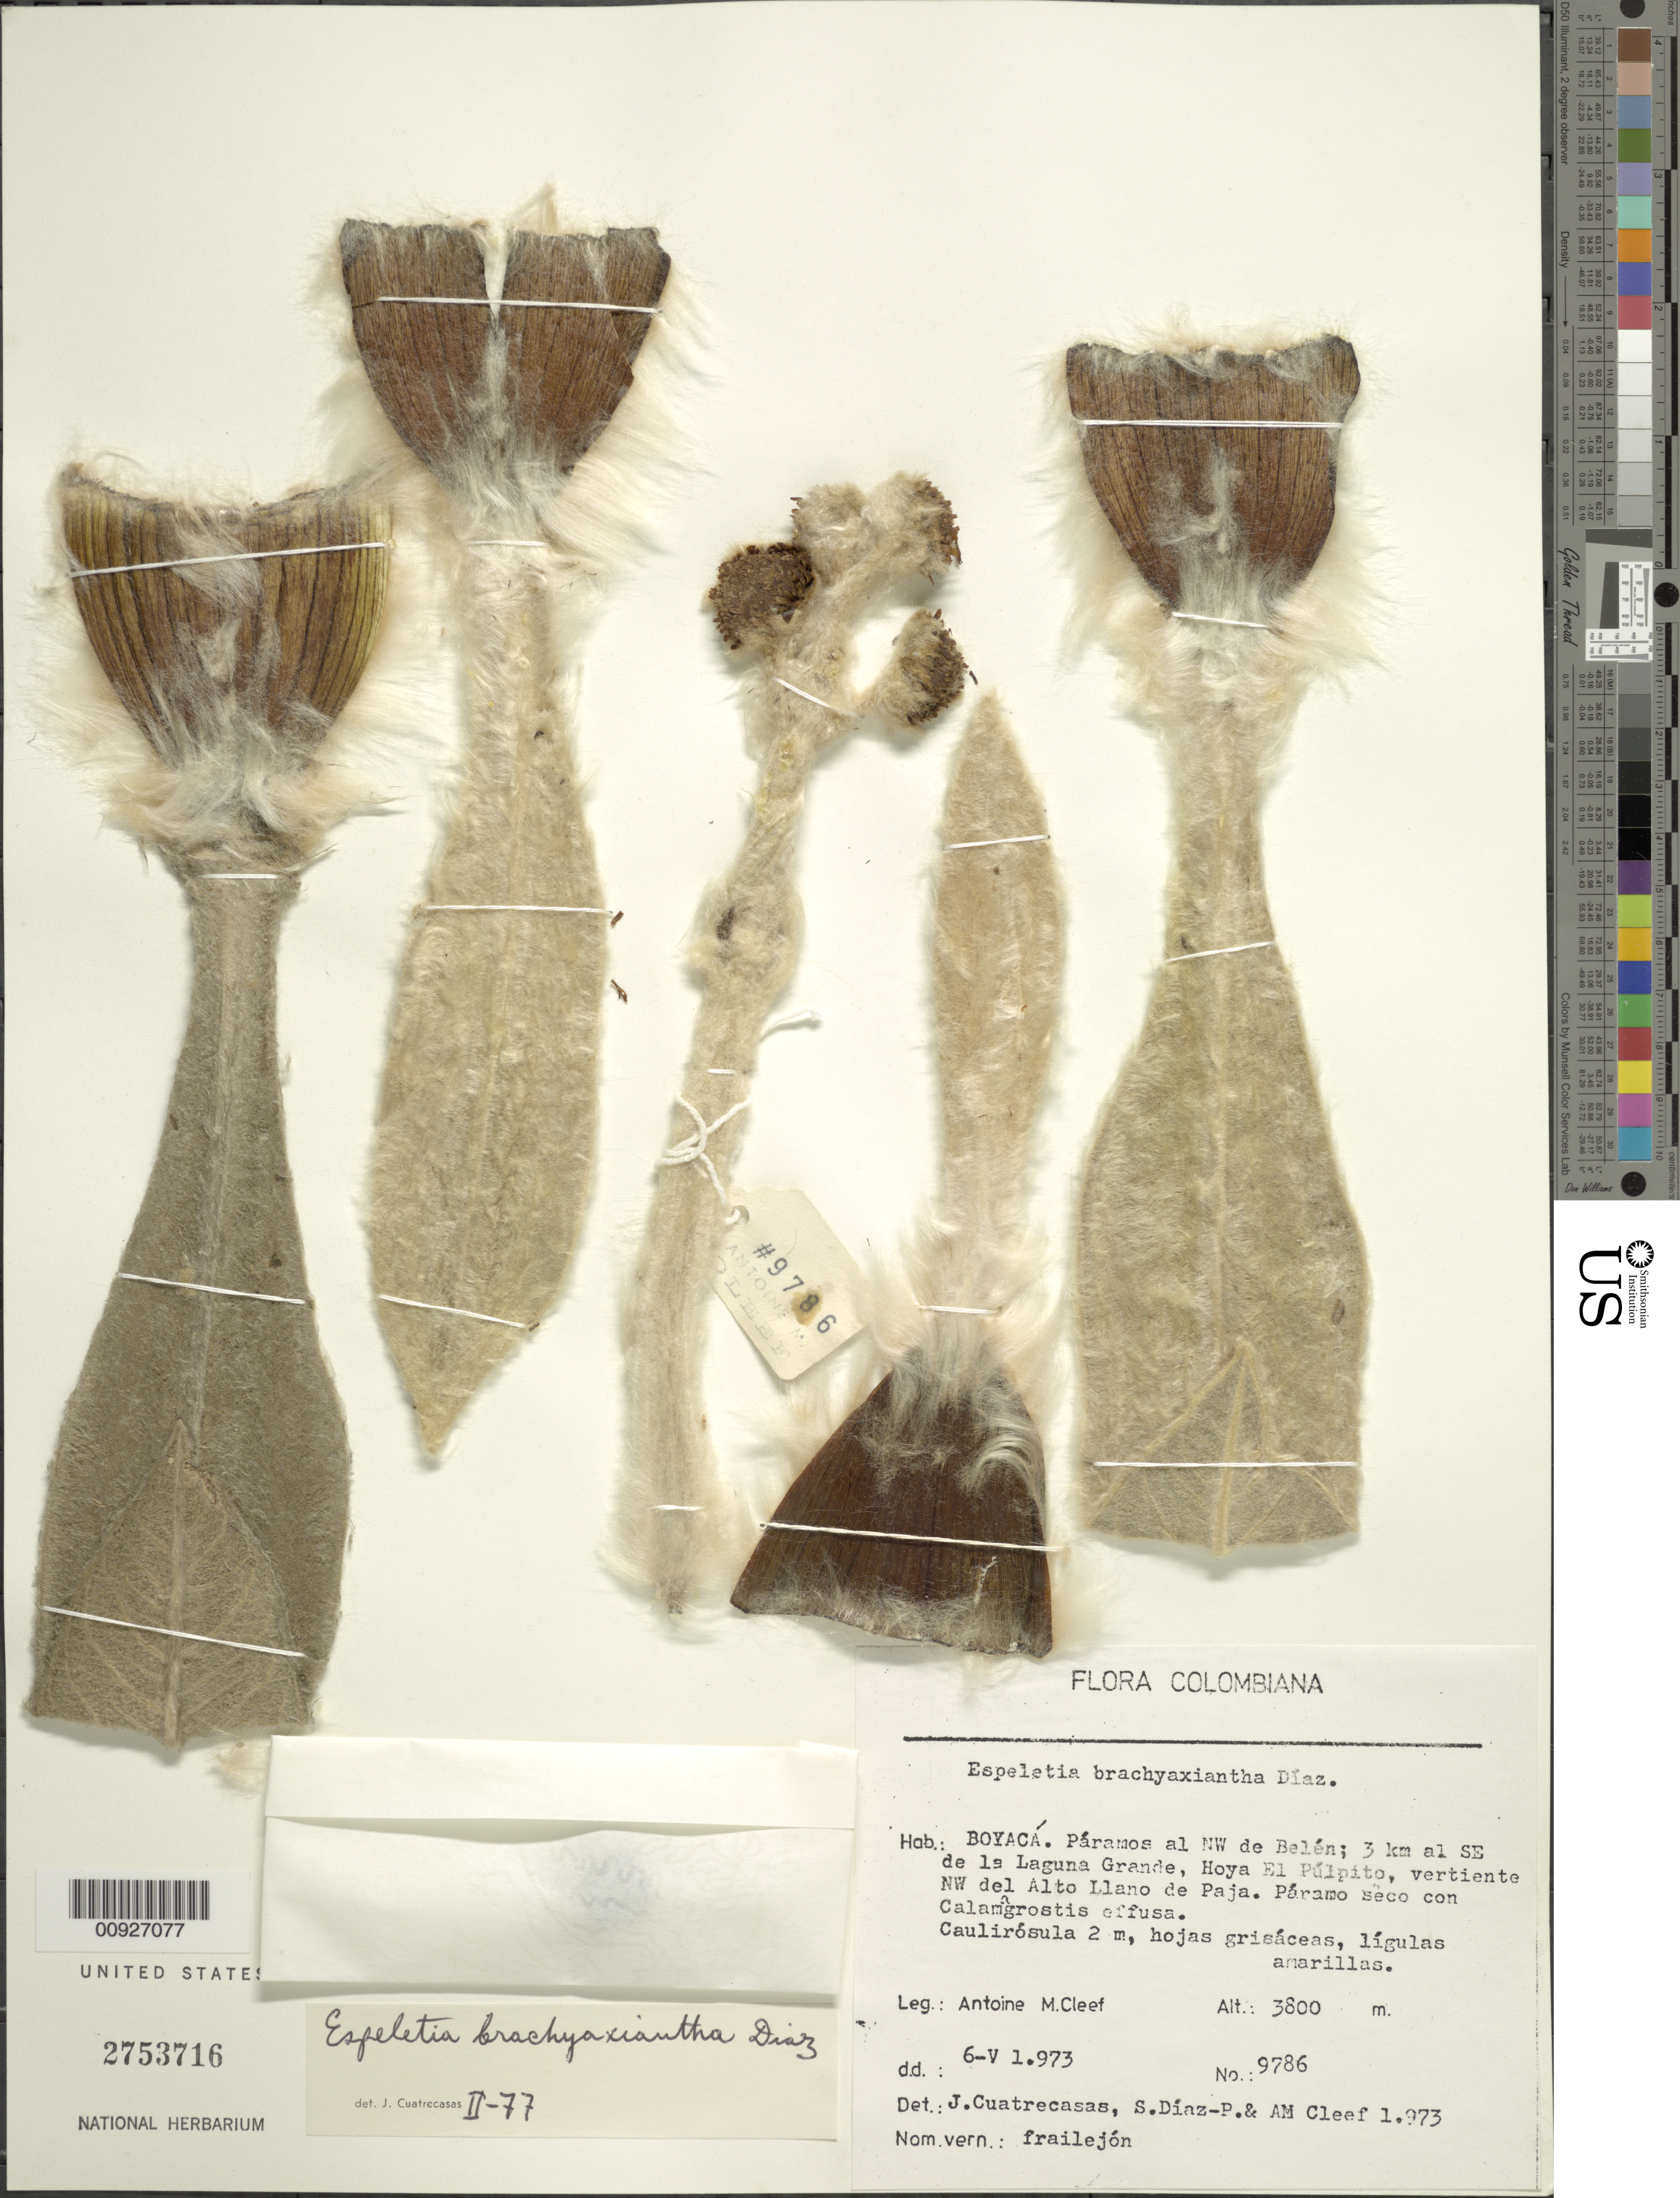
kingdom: Plantae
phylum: Tracheophyta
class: Magnoliopsida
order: Asterales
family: Asteraceae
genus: Espeletia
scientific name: Espeletia brachyaxiantha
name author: S. Díaz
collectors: A. M. Cleef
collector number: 9786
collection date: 1973-05-06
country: Colombia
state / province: Boyacá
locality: Páramos al NW de Belén, 3 km al SE de la Laguna Grande, Hoya El Pulpito. Vertiente Nw del Alto Llano de Pja.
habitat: Páramo seco con Calamagostris effusa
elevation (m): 3800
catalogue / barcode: US 2753716